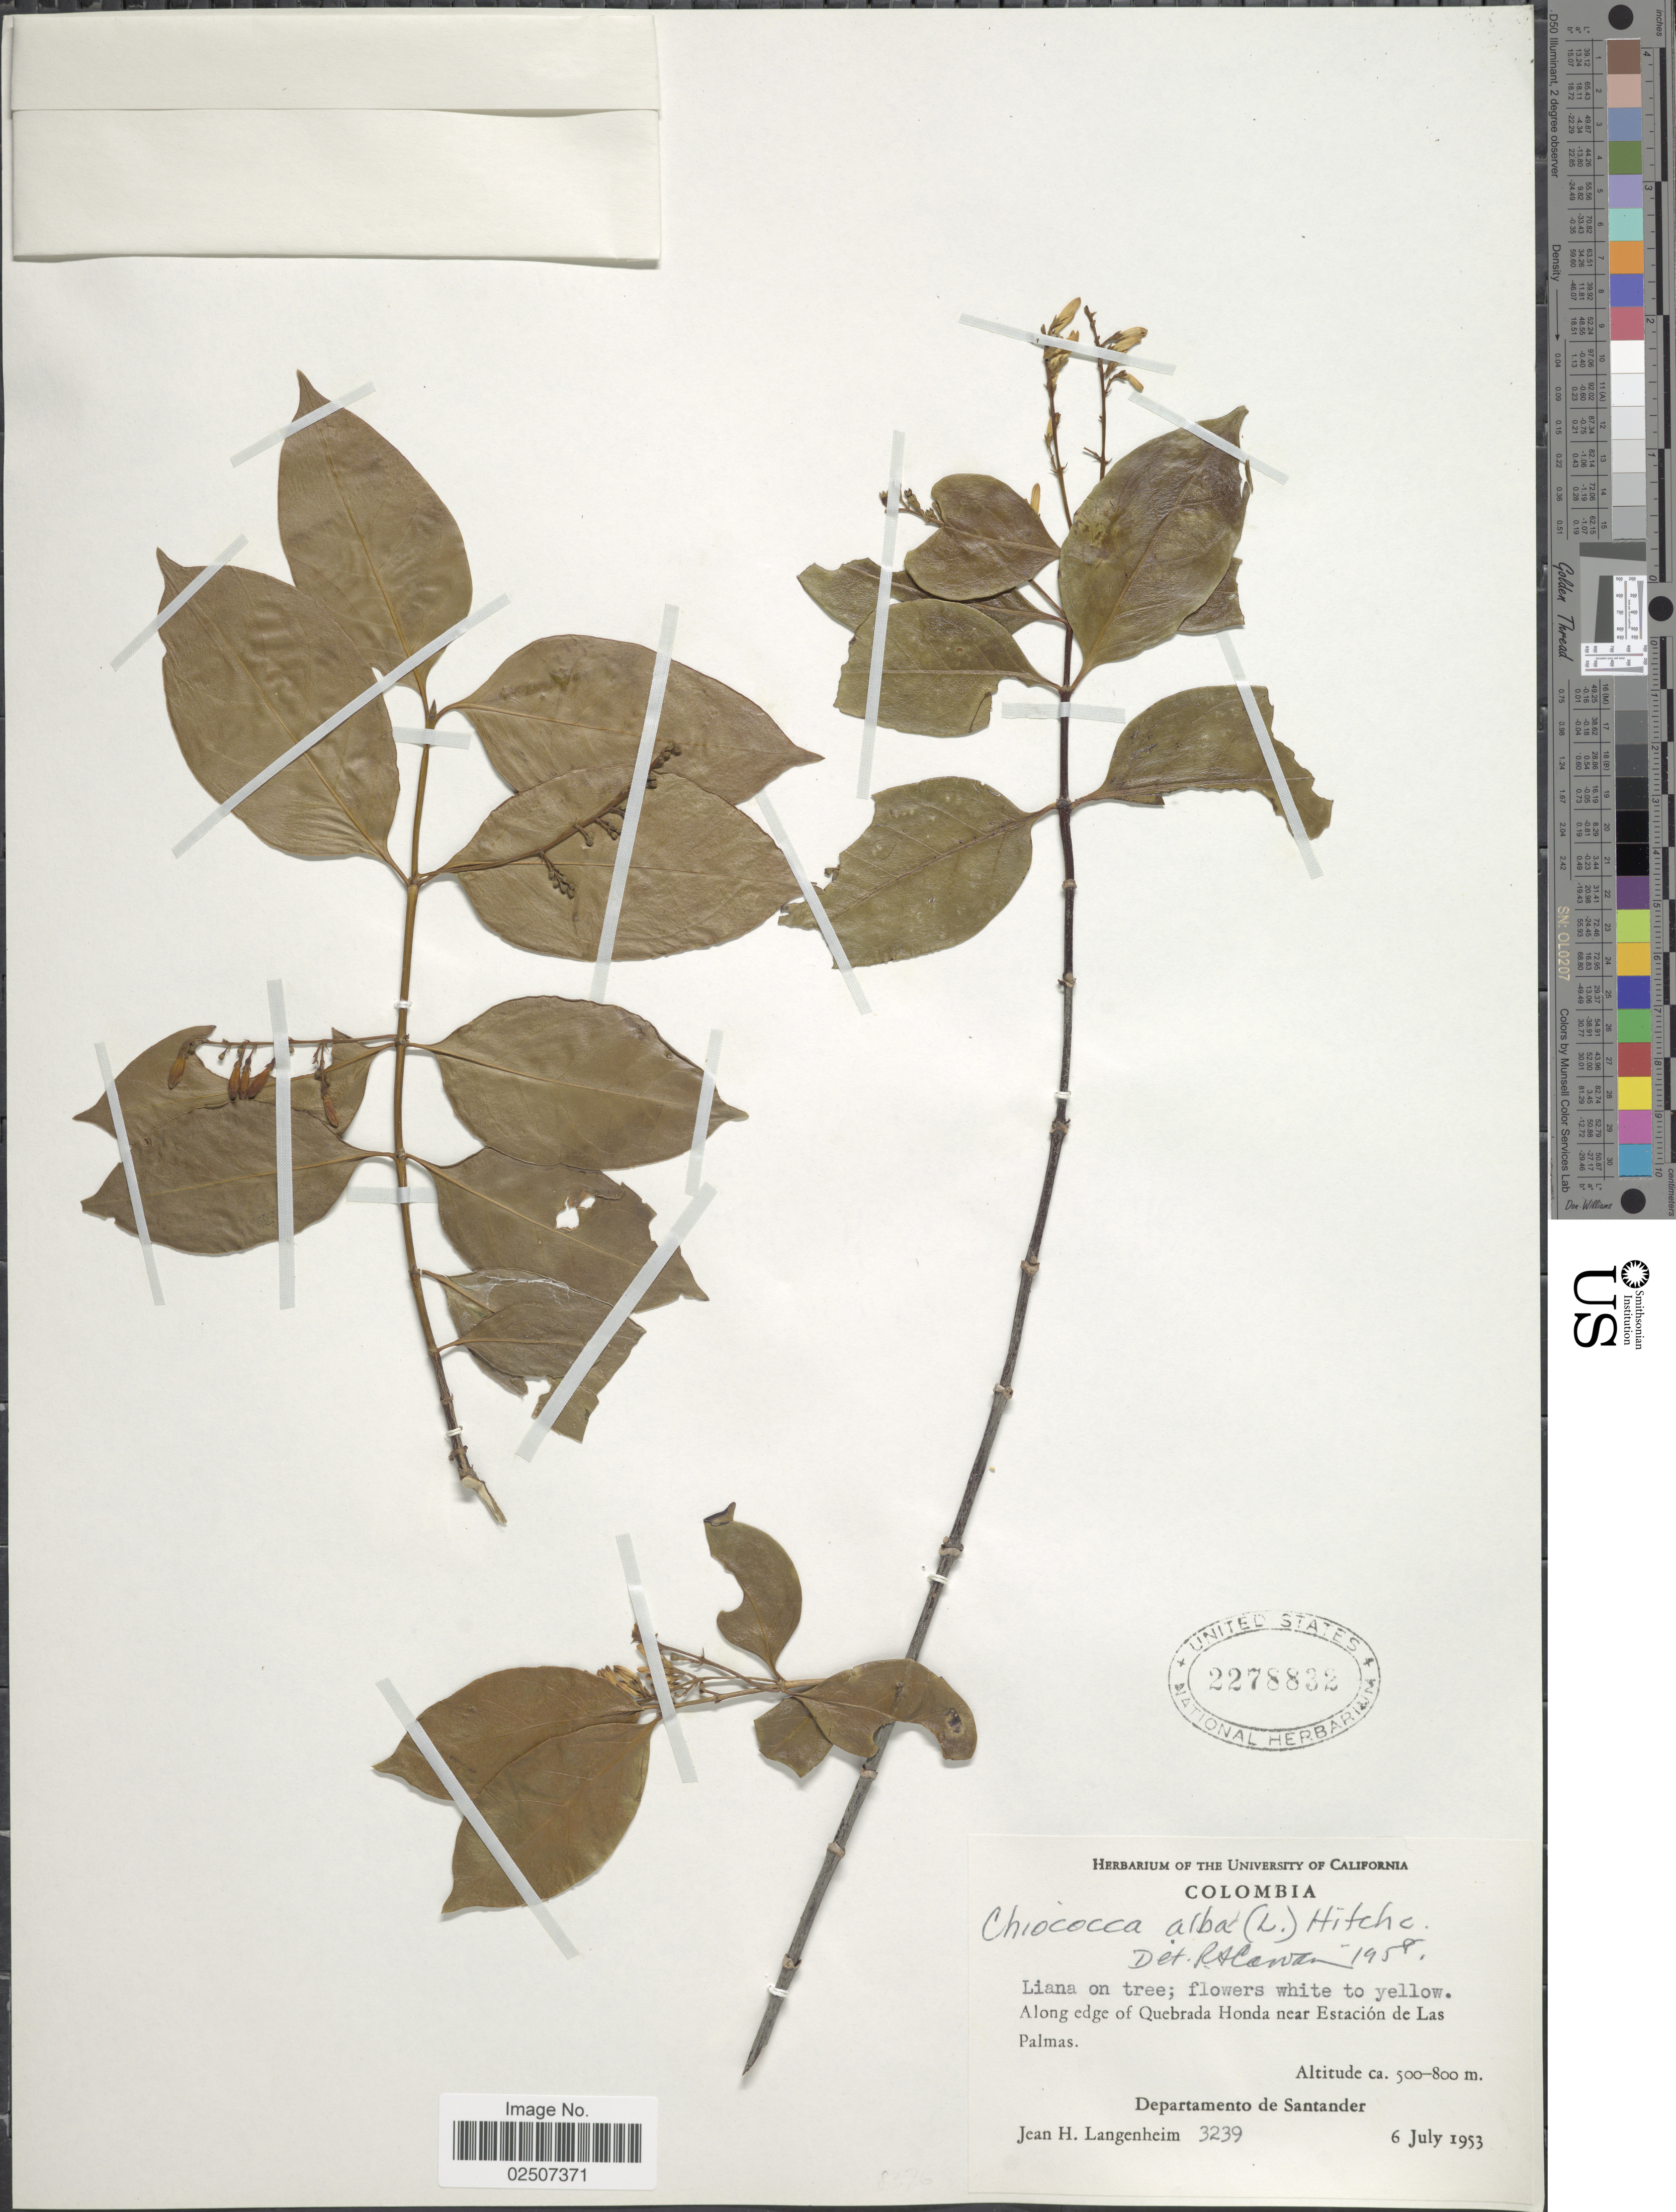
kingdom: Plantae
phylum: Tracheophyta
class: Magnoliopsida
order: Gentianales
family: Rubiaceae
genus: Chiococca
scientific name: Chiococca alba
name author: (L.) Hitchc.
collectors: J. H. Langenheim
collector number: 3239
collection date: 1953-07-06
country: Colombia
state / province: Santander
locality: Along edge of Quebrada Honda near Estacion de Las Palmas. Departamento de Santander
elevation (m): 500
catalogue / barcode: US 2278832